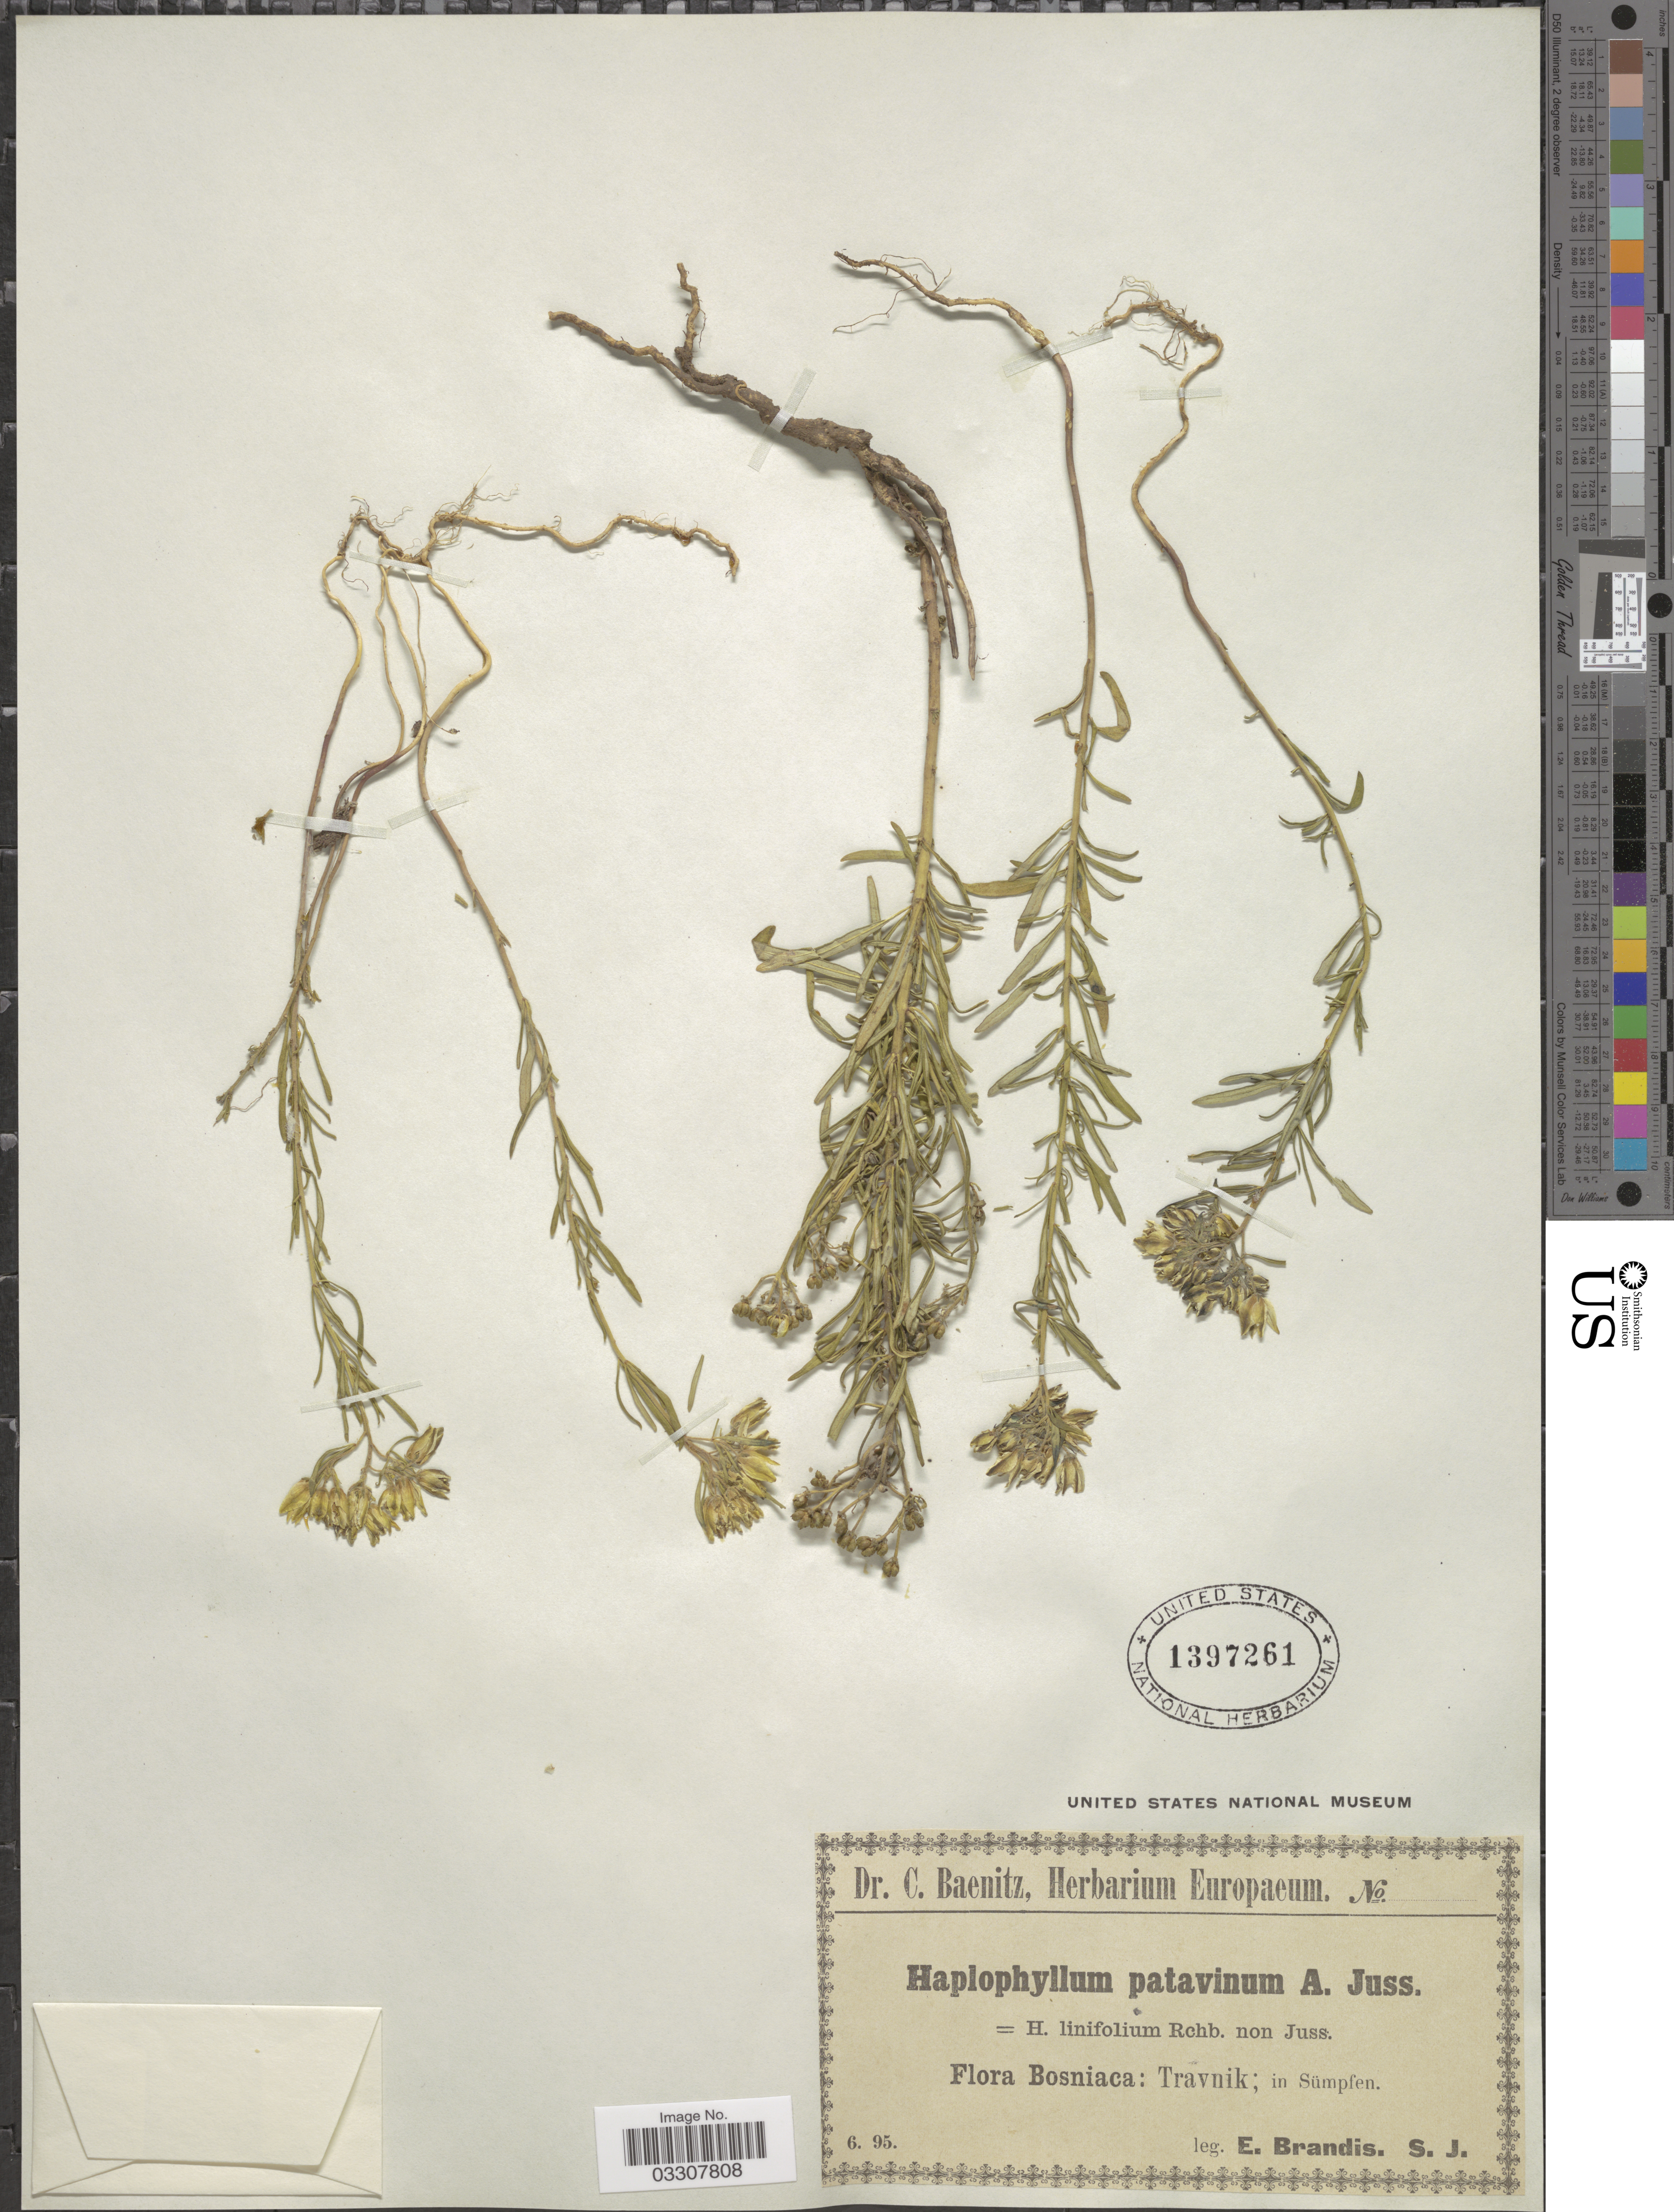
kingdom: Plantae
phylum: Tracheophyta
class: Magnoliopsida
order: Sapindales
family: Rutaceae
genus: Haplophyllum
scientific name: Haplophyllum patavinum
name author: (L.) G. Don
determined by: Strong, Mark T., (BOT), Smithsonian Institution - National Museum of Natural History (UNITED STATES)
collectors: E. Brandis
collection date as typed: Transcribed d/m/y: /6/95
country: Bosnia and Herzegovina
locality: Bosniaca: Travnik; in Sümpfen.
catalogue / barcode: US 1397261